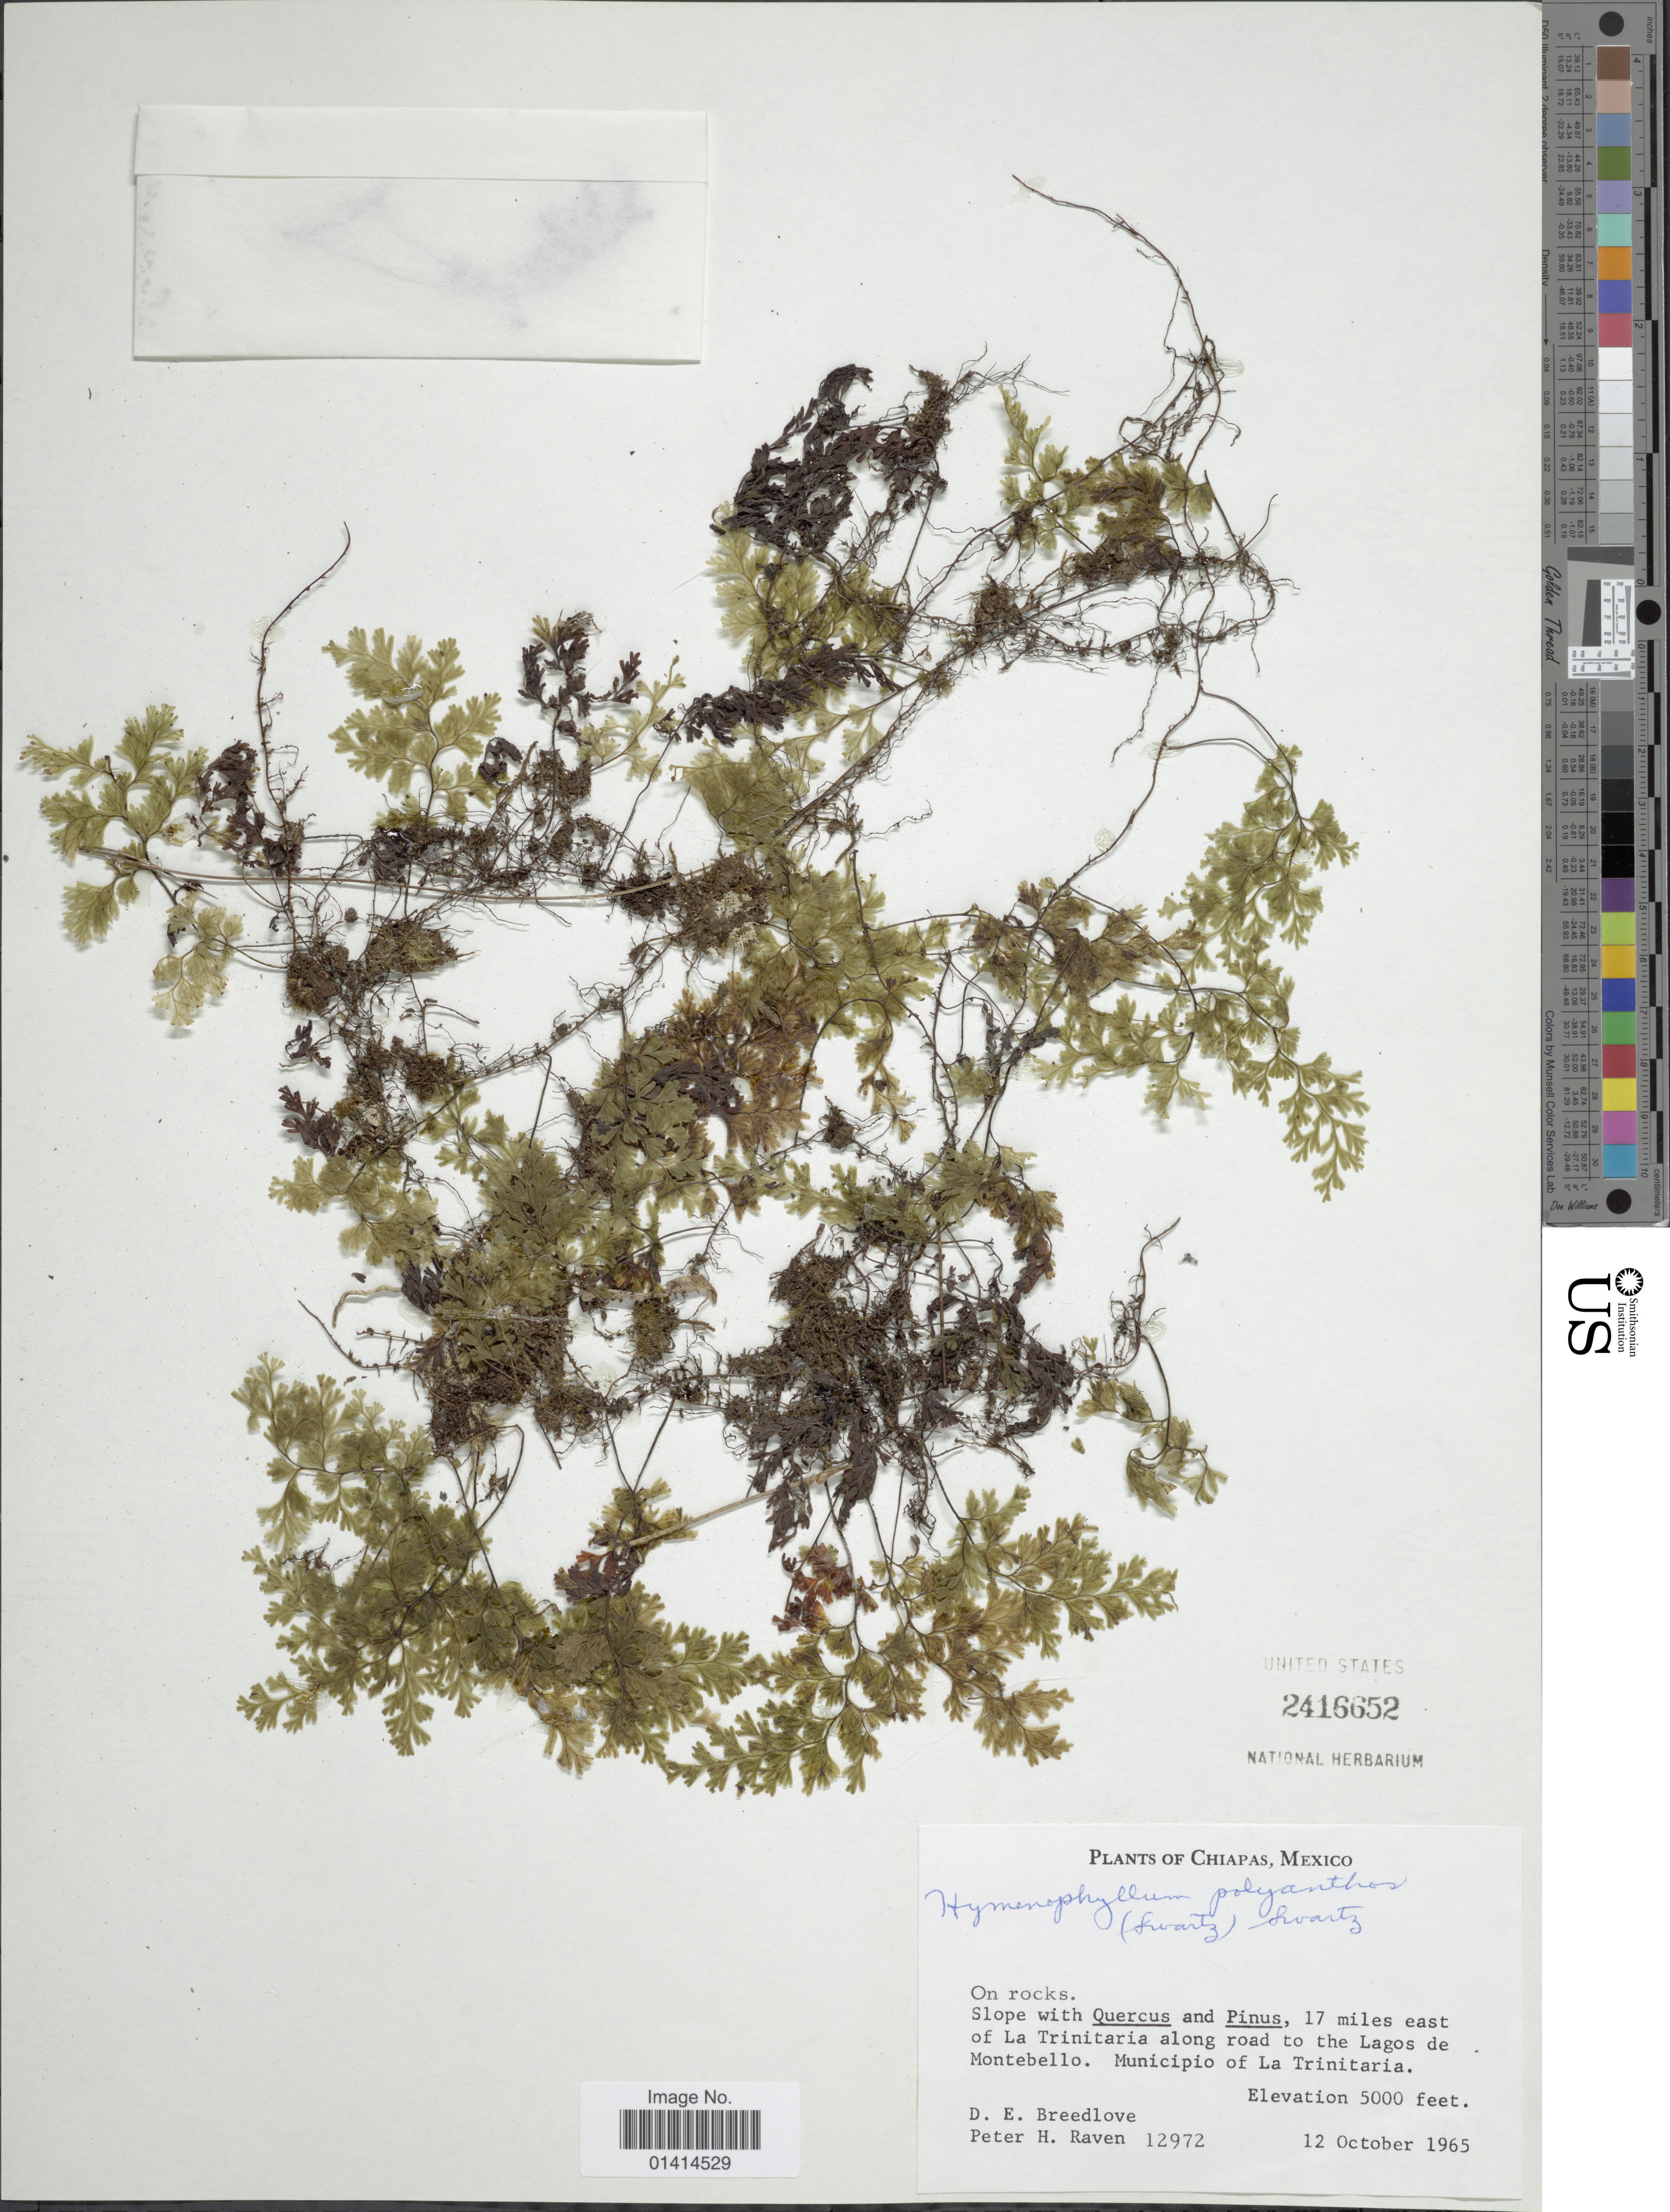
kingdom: Plantae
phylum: Tracheophyta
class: Polypodiopsida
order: Hymenophyllales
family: Hymenophyllaceae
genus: Hymenophyllum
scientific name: Hymenophyllum polyanthos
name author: (Sw.) Sw.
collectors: D. E. Breedlove & P. Raven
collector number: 12972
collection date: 1965-10-12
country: Mexico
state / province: Chiapas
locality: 17 miles east of La Trinitaria along road to the Lagos de Montebello. Municpio of La Trinitaria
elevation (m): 1524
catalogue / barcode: US 2416652